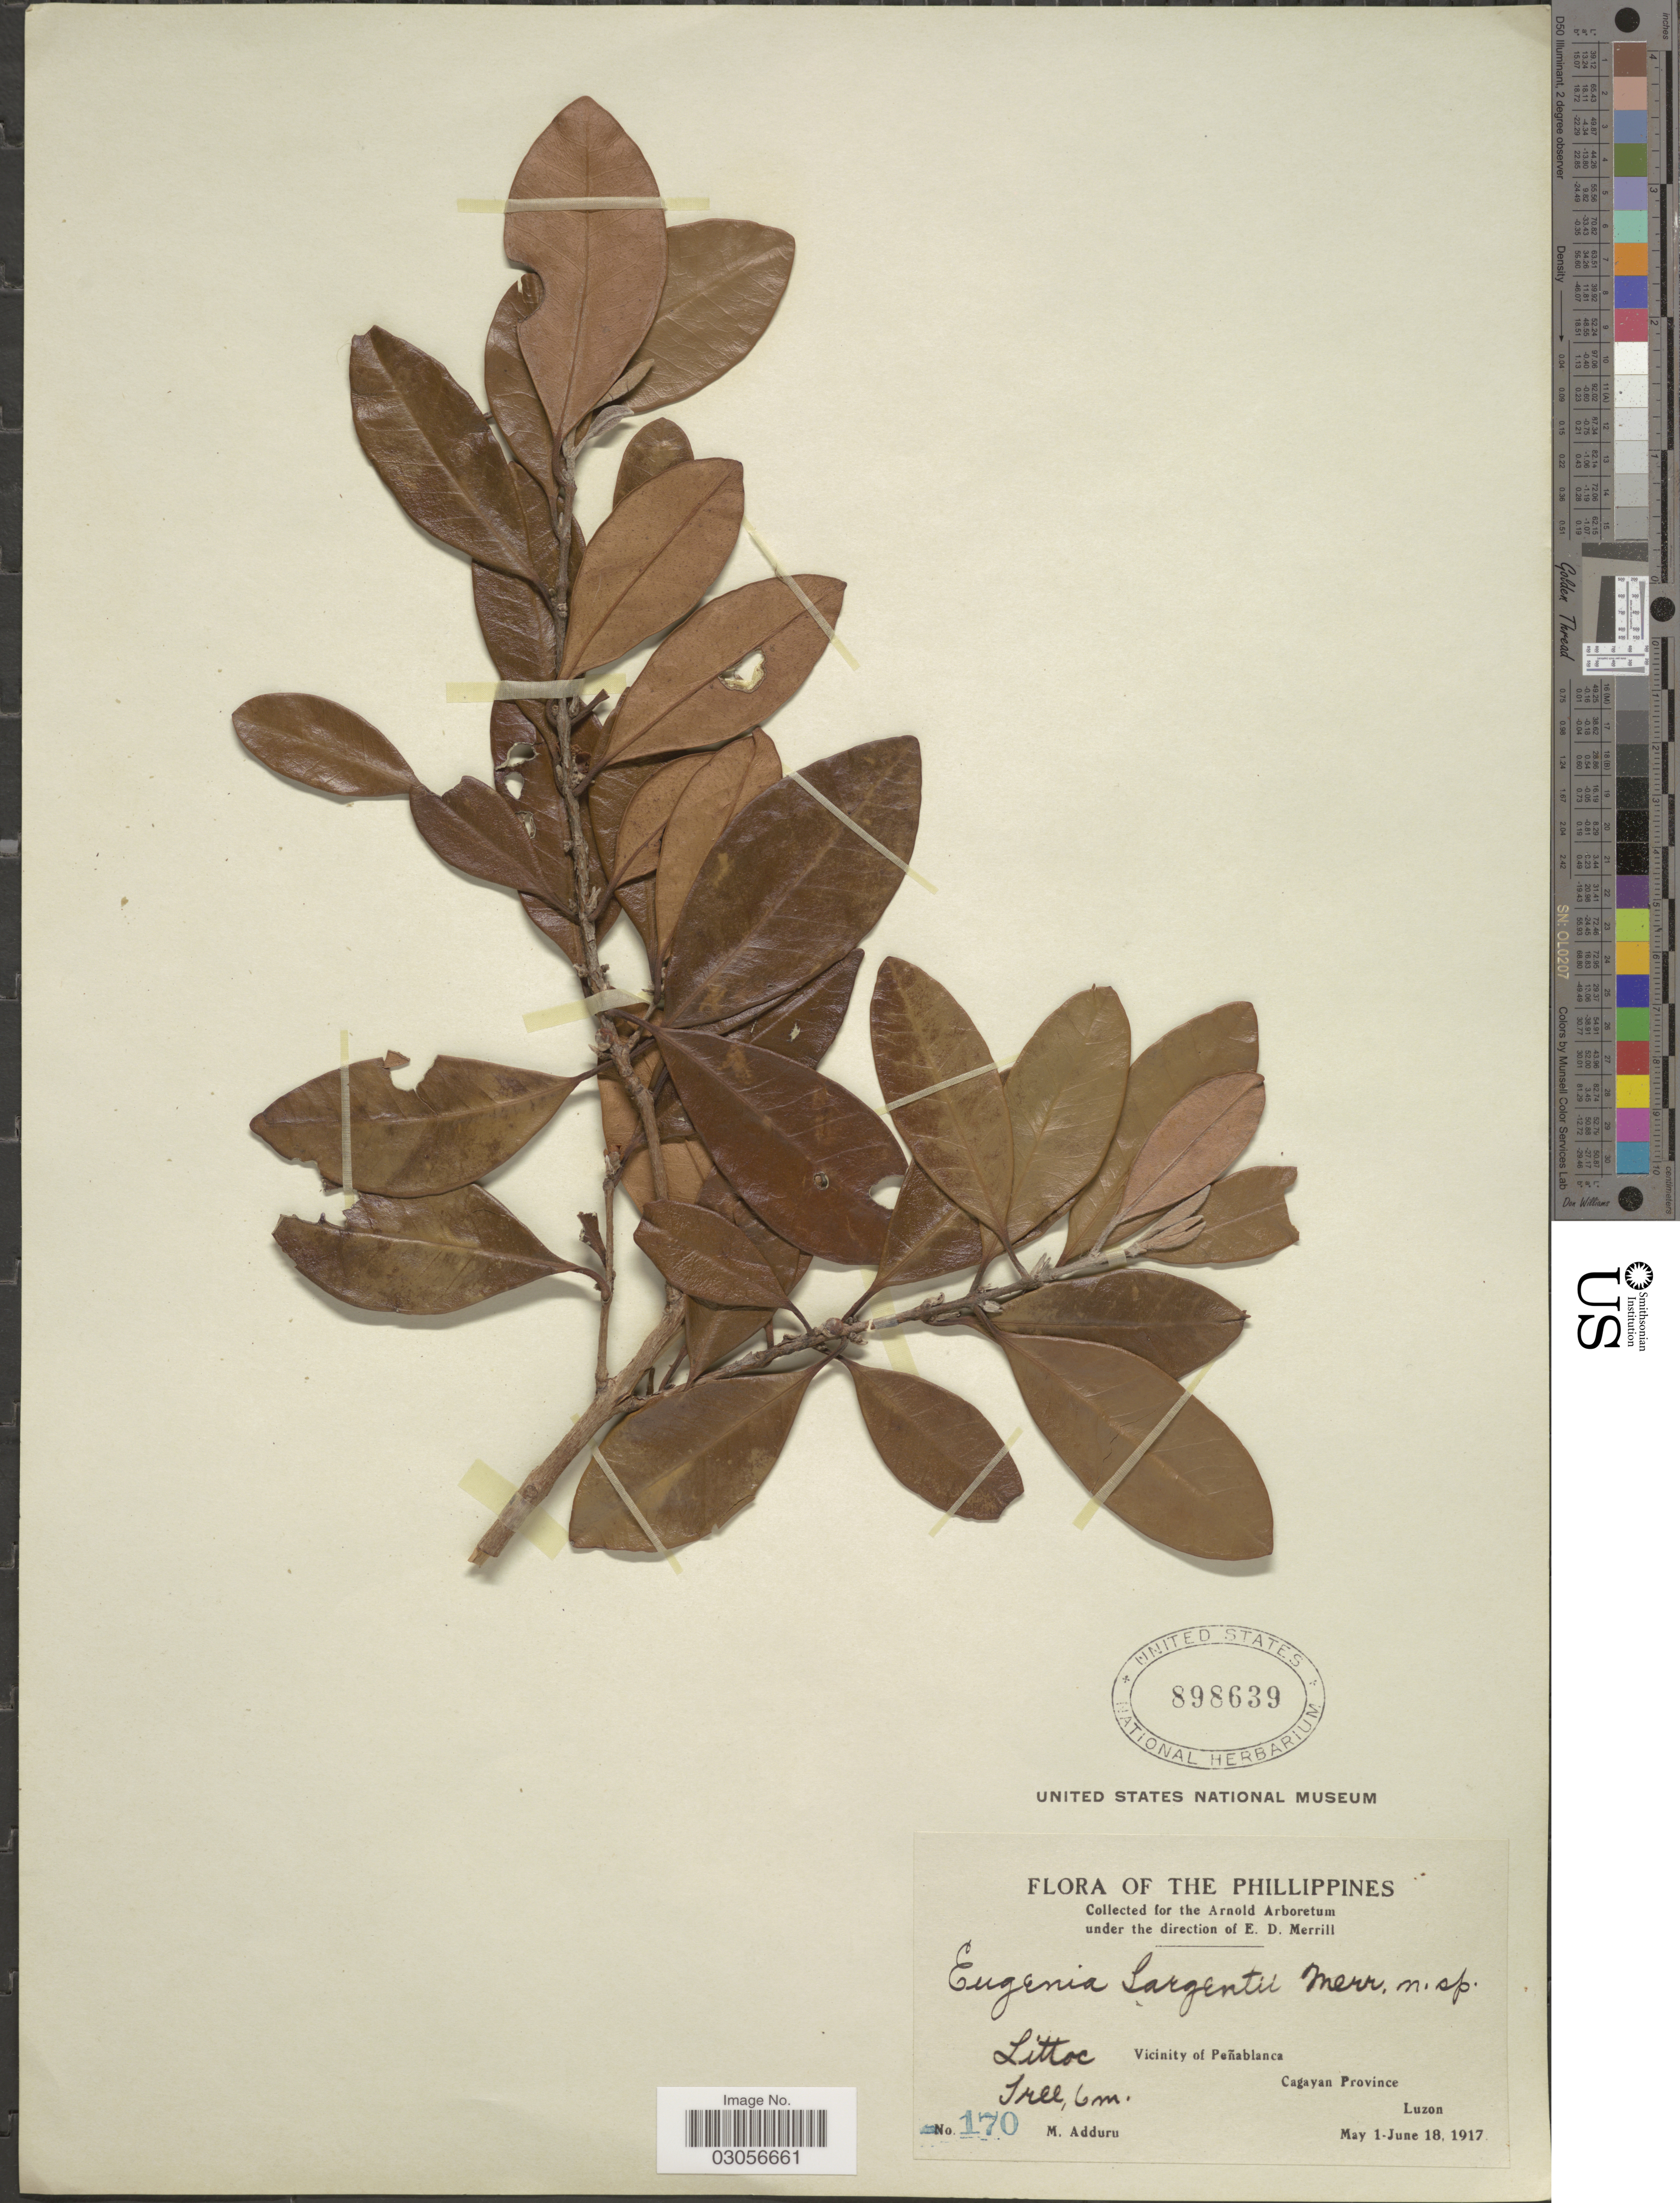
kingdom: Plantae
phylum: Tracheophyta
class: Magnoliopsida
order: Myrtales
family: Myrtaceae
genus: Eugenia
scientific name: Eugenia sargentii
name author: Merr.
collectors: M. Adduru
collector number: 170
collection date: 1917-05-01/1917-06-18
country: Philippines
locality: Vicinity of Peñablanca. Cagayan Province. Luzon.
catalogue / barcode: US 898639